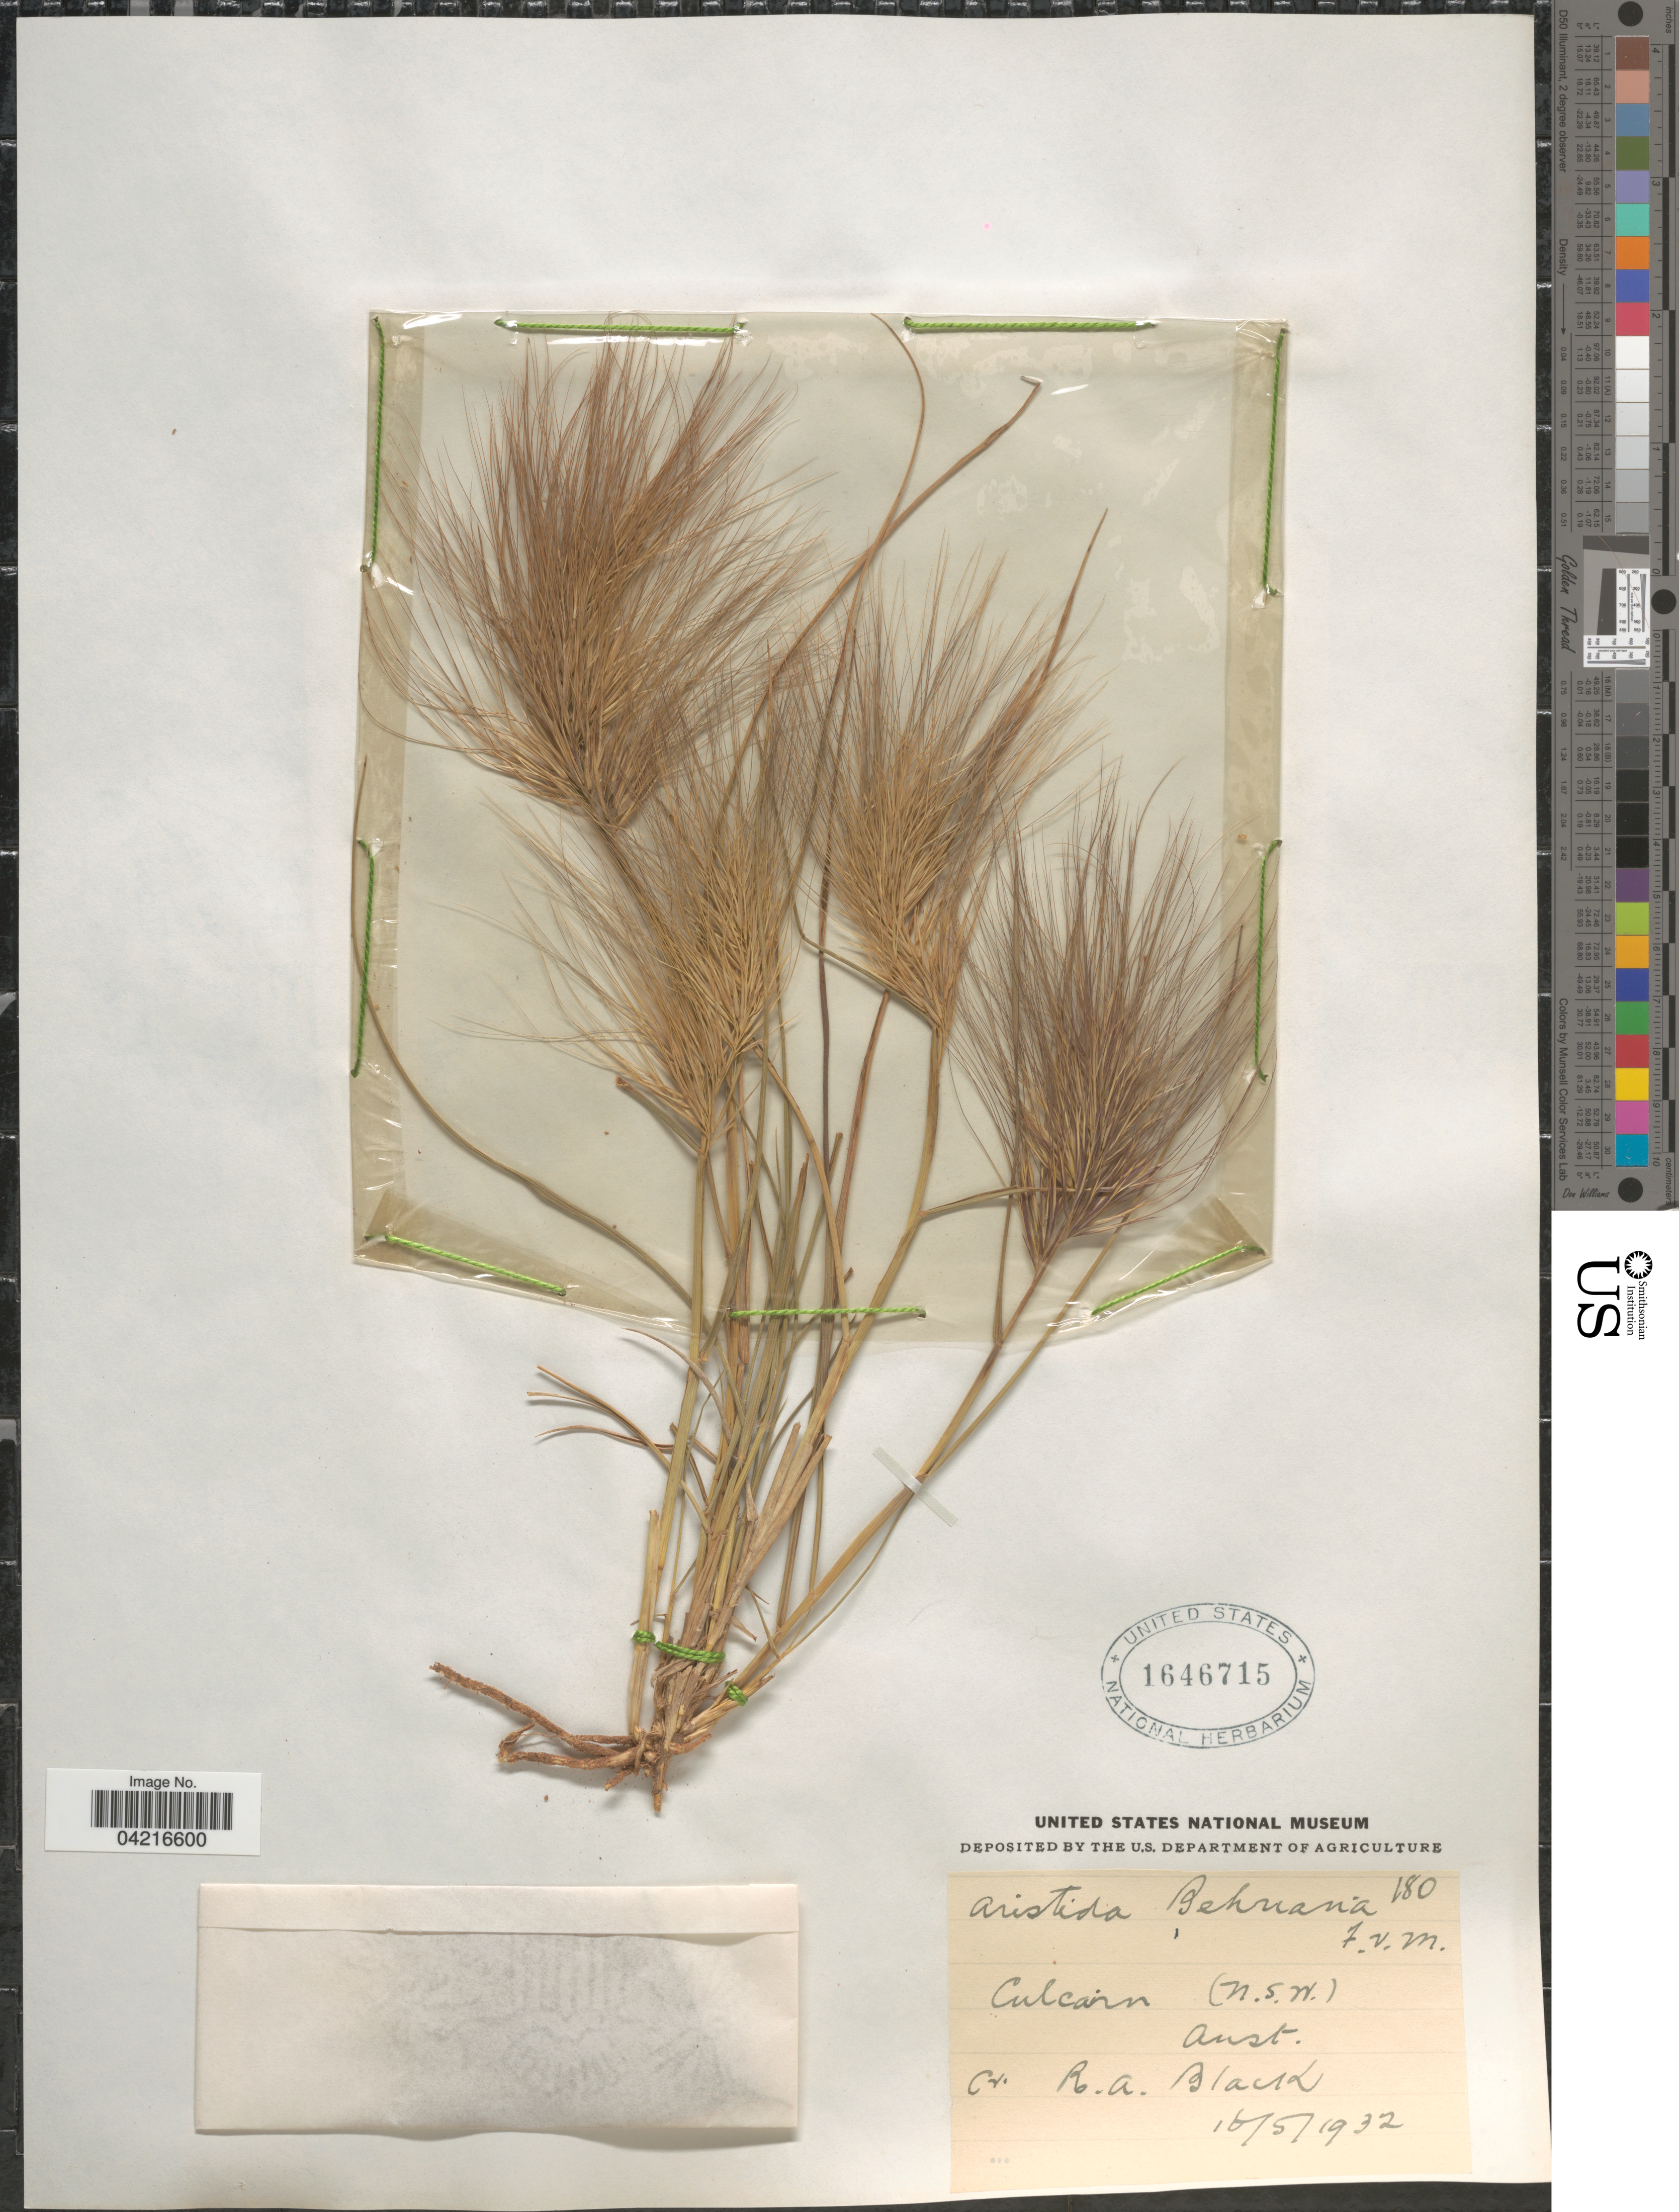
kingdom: Plantae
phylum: Tracheophyta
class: Liliopsida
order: Poales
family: Poaceae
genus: Aristida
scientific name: Aristida behriana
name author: F. Muell.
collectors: R. A. Black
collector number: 180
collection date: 1932-05-16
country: Australia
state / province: New South Wales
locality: Culcarn.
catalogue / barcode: US 1646715